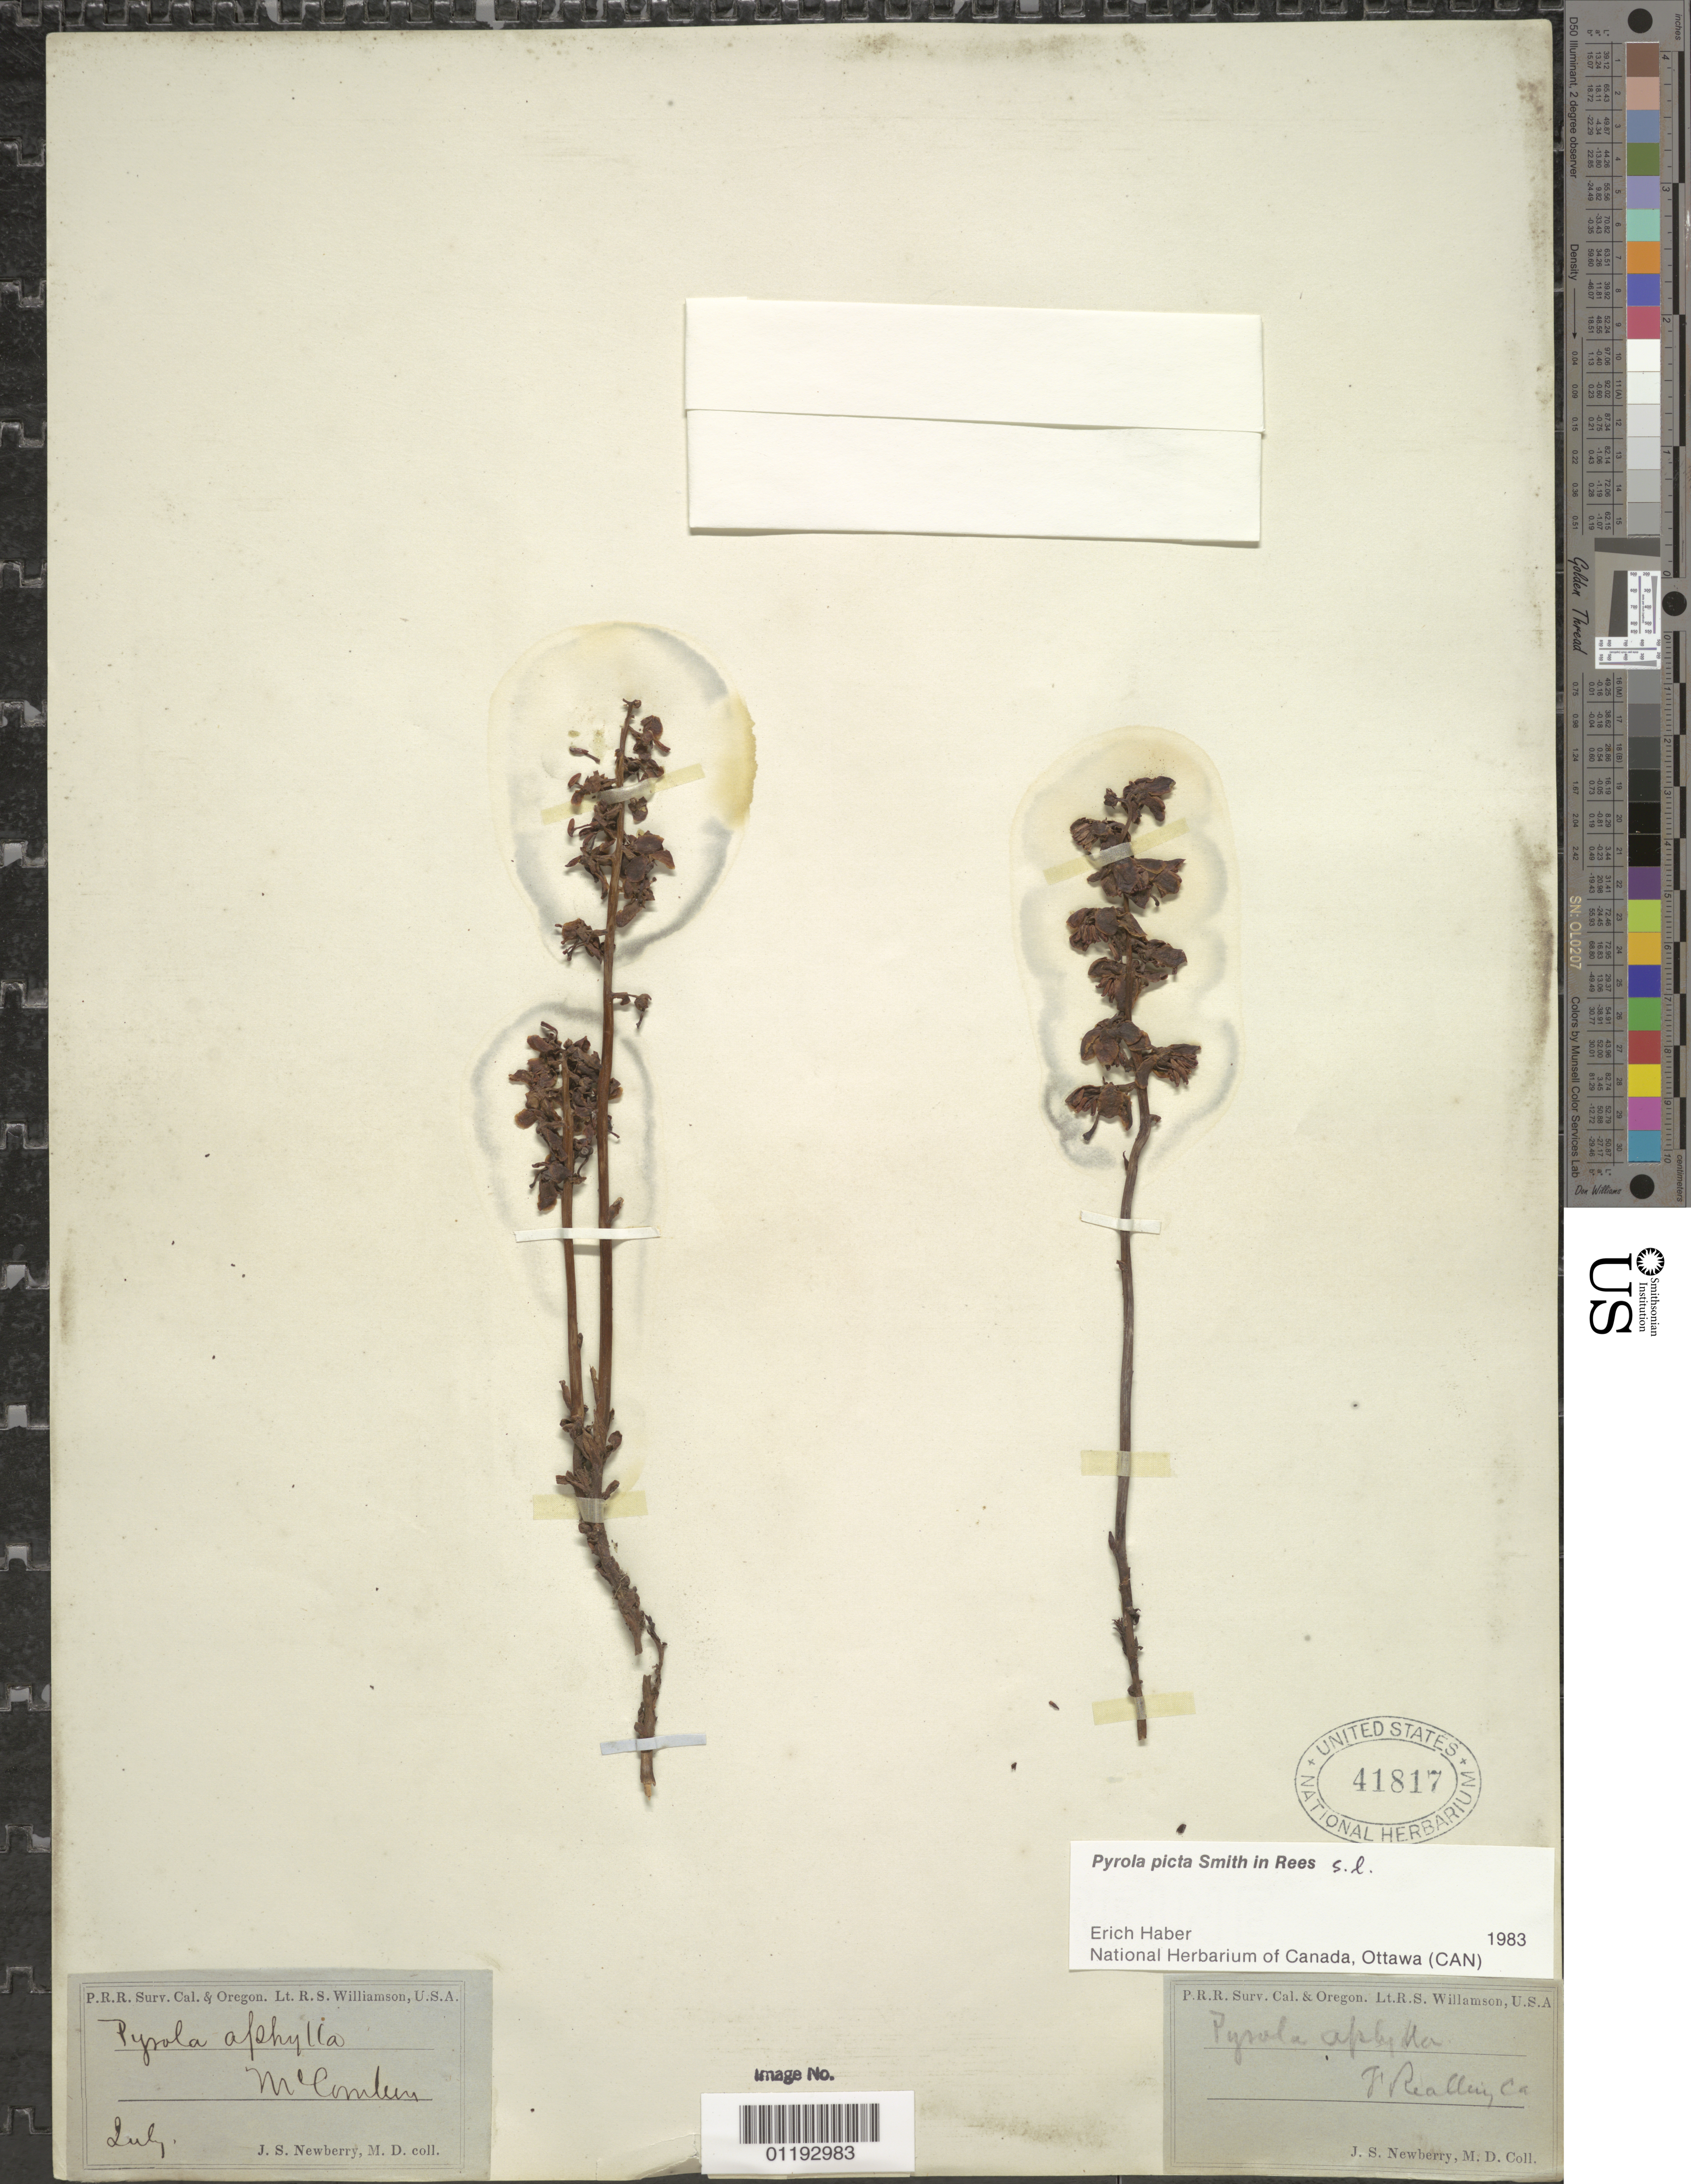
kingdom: Plantae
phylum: Tracheophyta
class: Magnoliopsida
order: Ericales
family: Ericaceae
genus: Pyrola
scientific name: Pyrola picta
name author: Sm. in Rees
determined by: Haber, E.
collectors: J. S. Newberry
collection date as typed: Jul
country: United States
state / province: California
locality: McComben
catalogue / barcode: US 41817